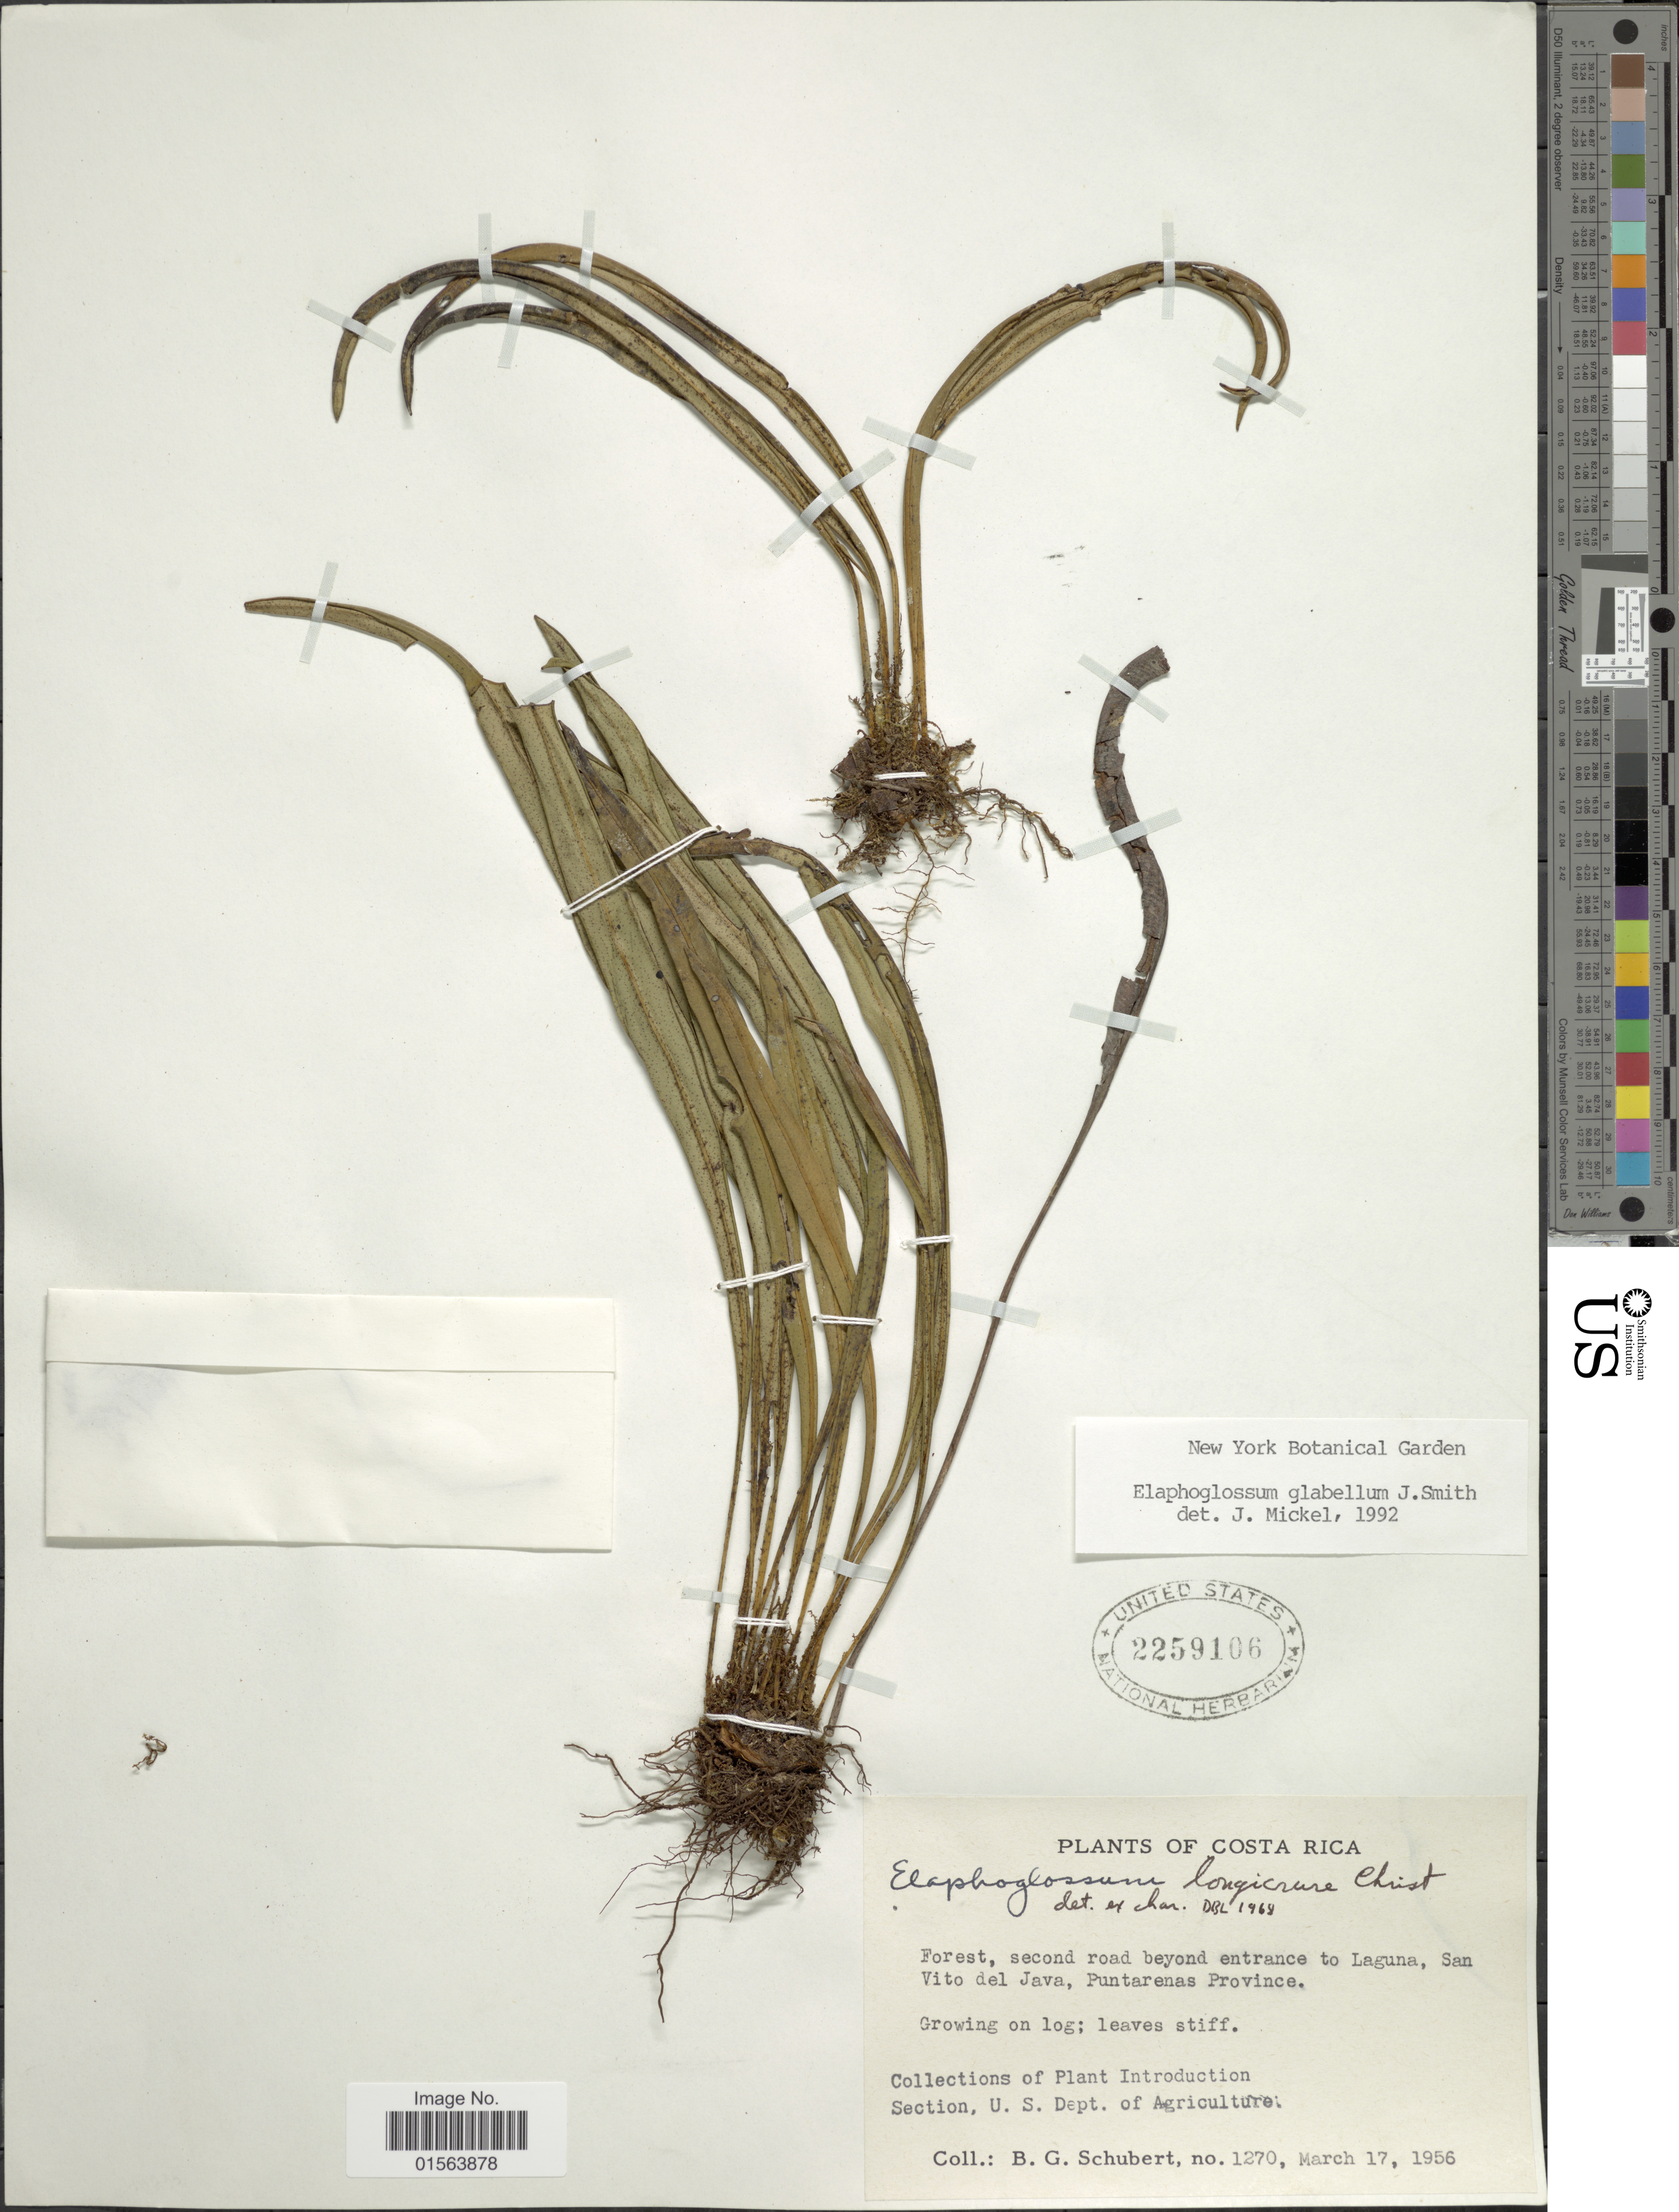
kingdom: Plantae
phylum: Tracheophyta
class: Polypodiopsida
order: Polypodiales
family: Dryopteridaceae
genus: Elaphoglossum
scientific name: Elaphoglossum glabellum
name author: J. Sm.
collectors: B. Schubert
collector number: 1270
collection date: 1956-03-17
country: Costa Rica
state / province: Puntarenas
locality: Second road beyond entrance to Laguna, San Vito del Java, Puntarenas Province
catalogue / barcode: US 2259106